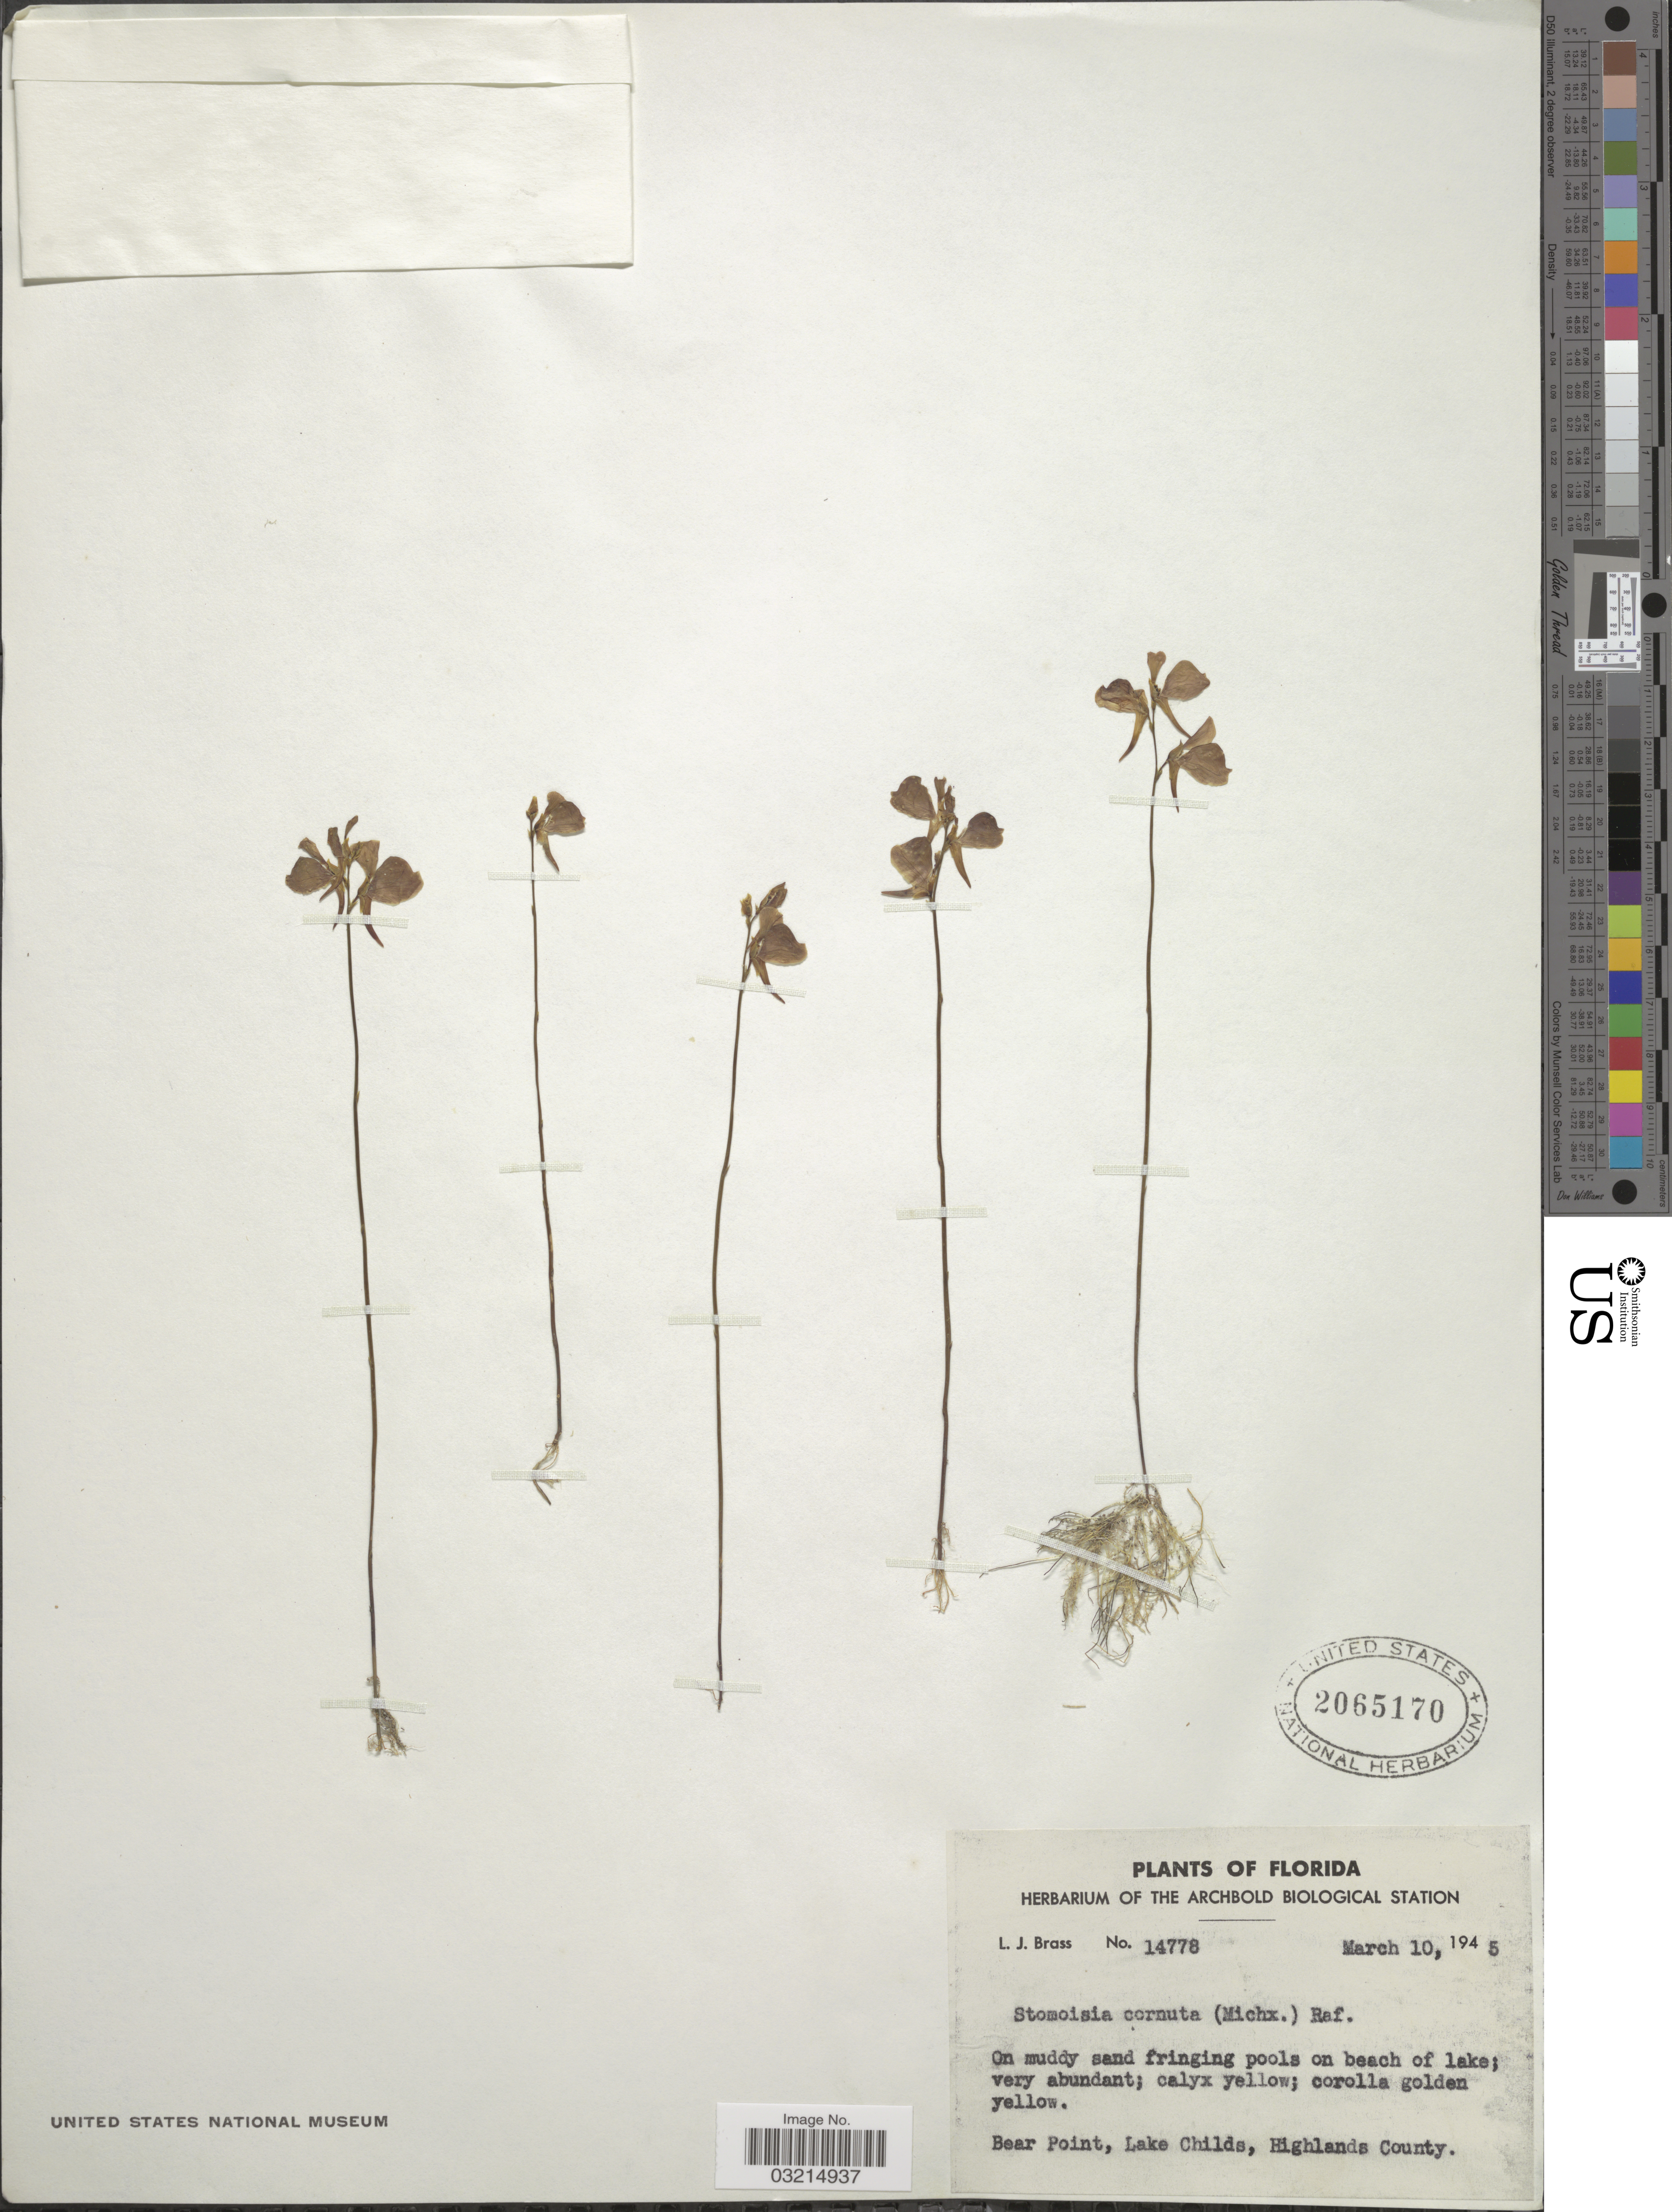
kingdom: Plantae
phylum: Tracheophyta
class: Magnoliopsida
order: Lamiales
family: Lentibulariaceae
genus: Utricularia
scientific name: Utricularia cornuta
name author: Michx.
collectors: L. J. Brass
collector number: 14778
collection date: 1945-03-10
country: United States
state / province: Florida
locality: Bear Point, Lake Childs, Highlands County.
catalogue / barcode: US 2065170